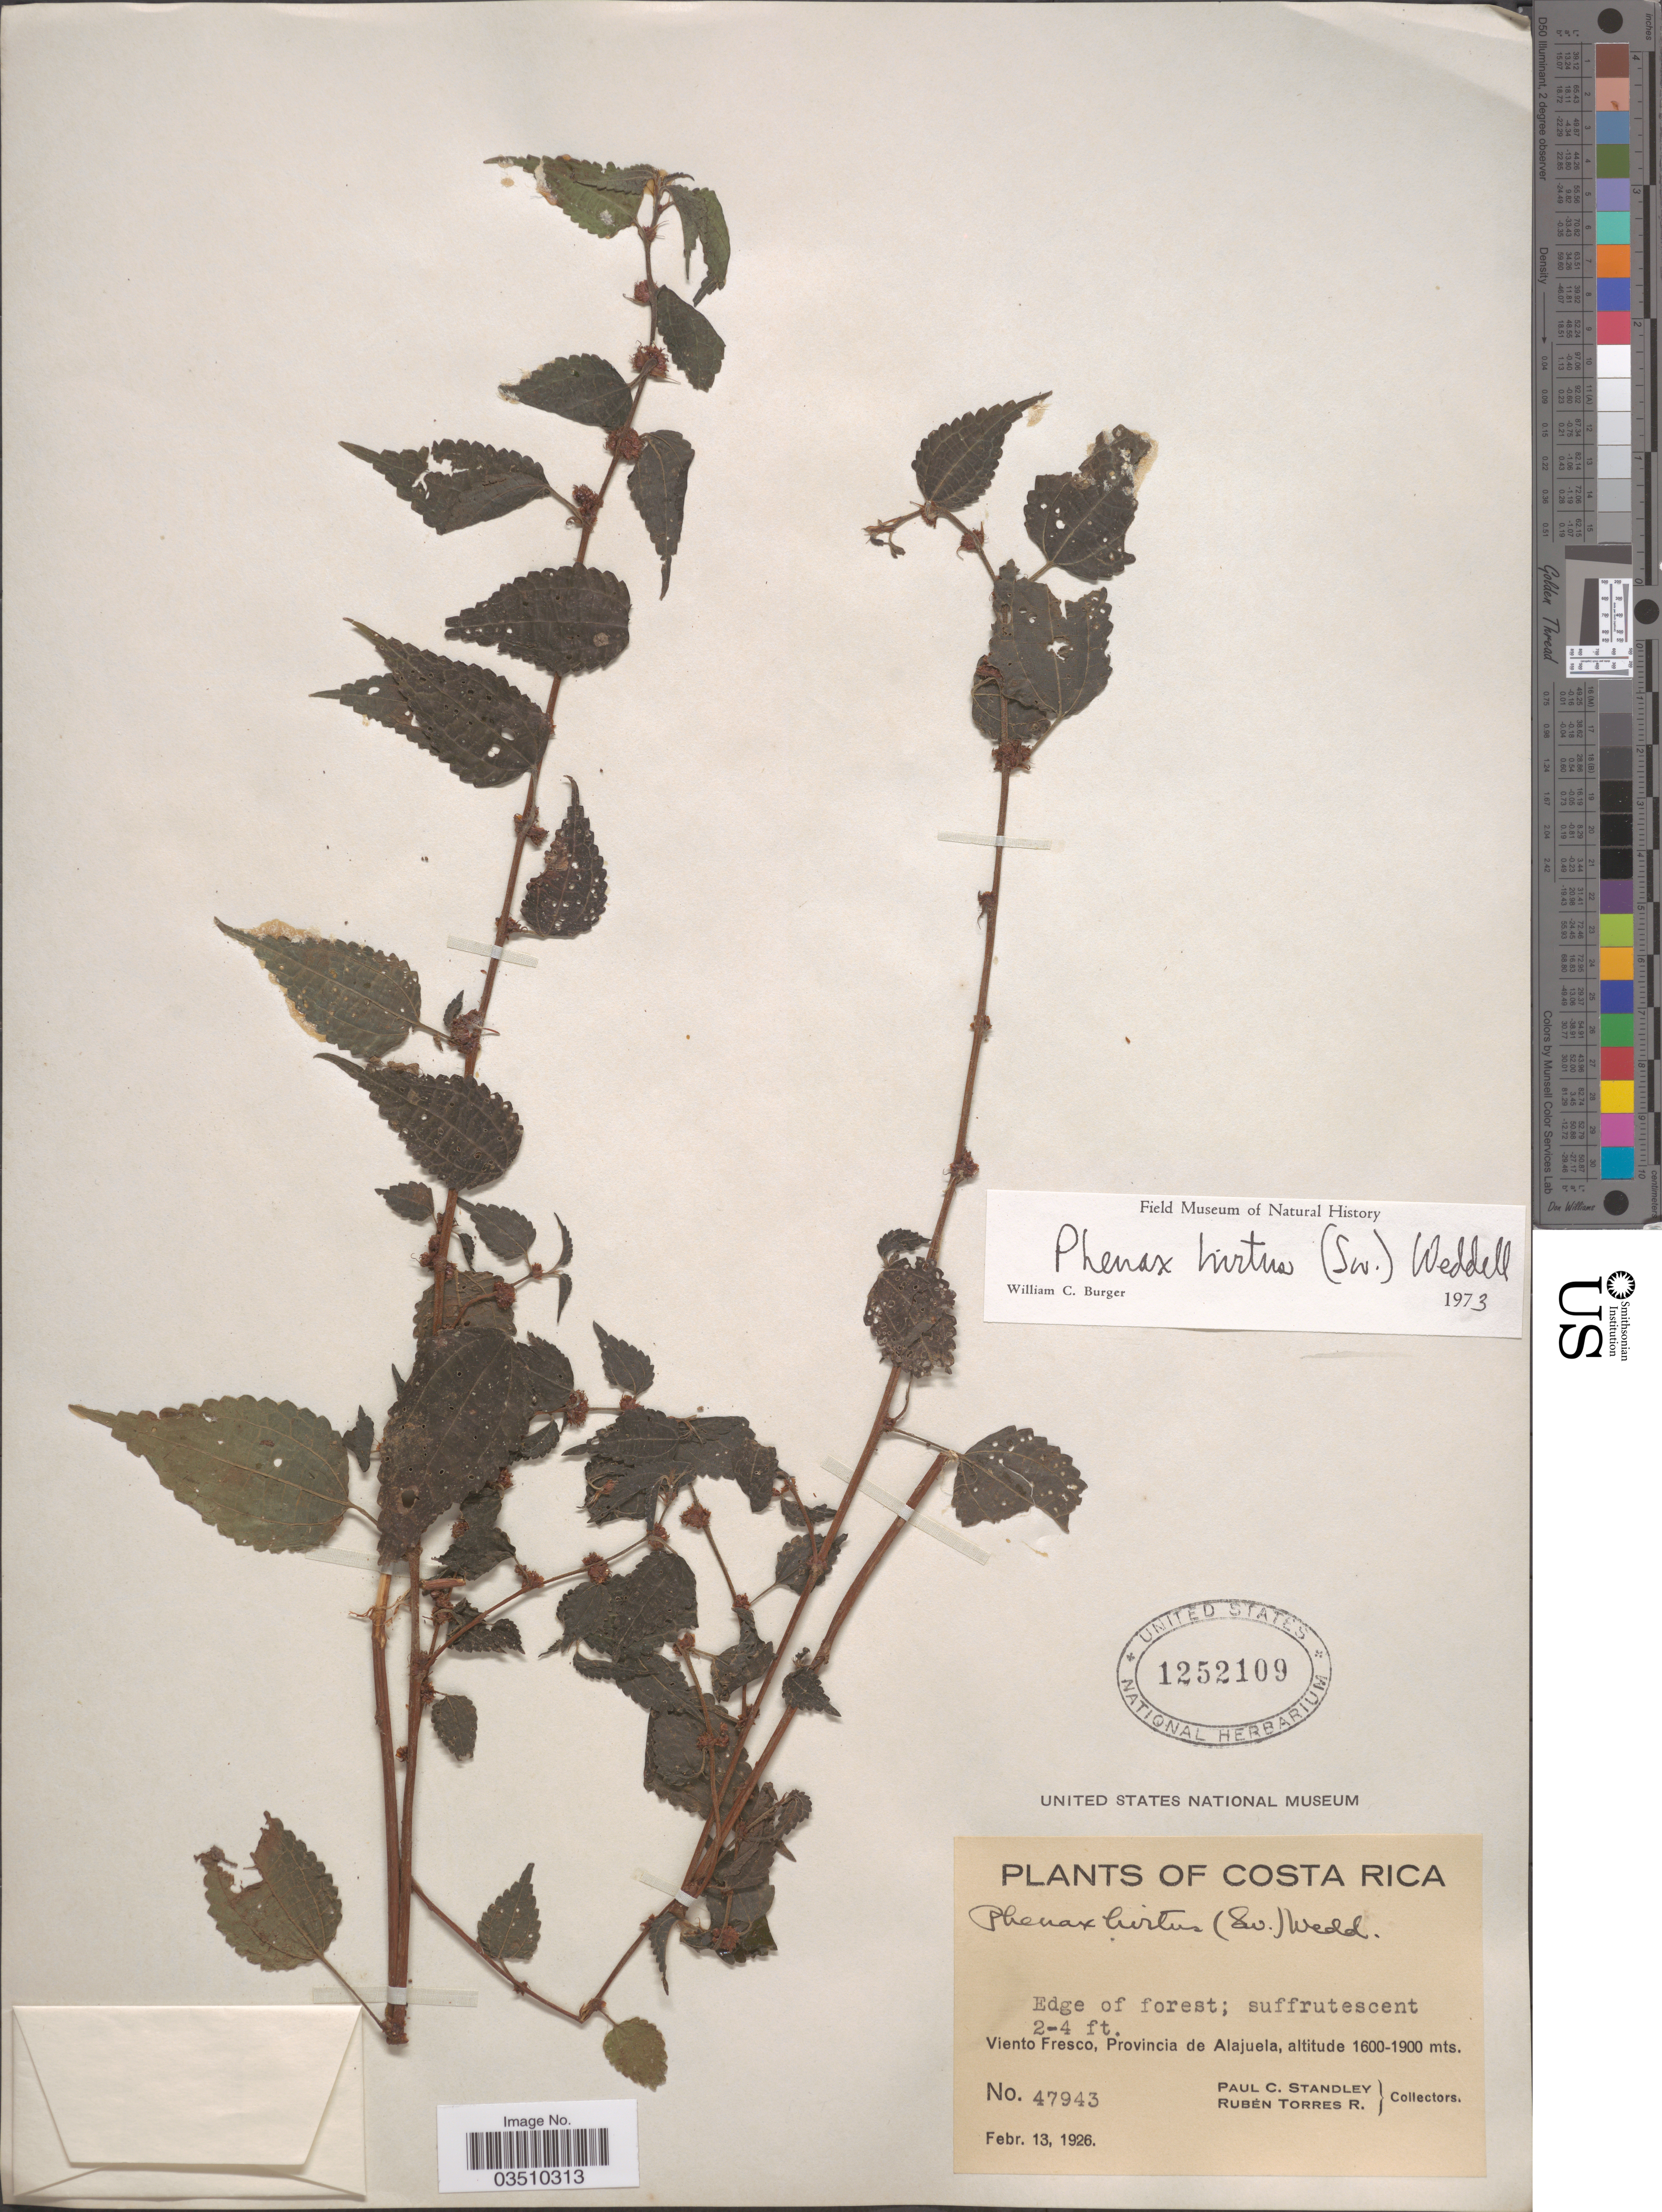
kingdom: Plantae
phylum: Tracheophyta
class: Magnoliopsida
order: Rosales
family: Urticaceae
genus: Phenax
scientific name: Phenax hirtus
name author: (Sw.) Wedd.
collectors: P. C. Standley & R. Torres Rojas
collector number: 47943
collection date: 1926-02-13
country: Costa Rica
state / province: Alajuela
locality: Viento Fresco.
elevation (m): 1600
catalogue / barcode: US 1252109